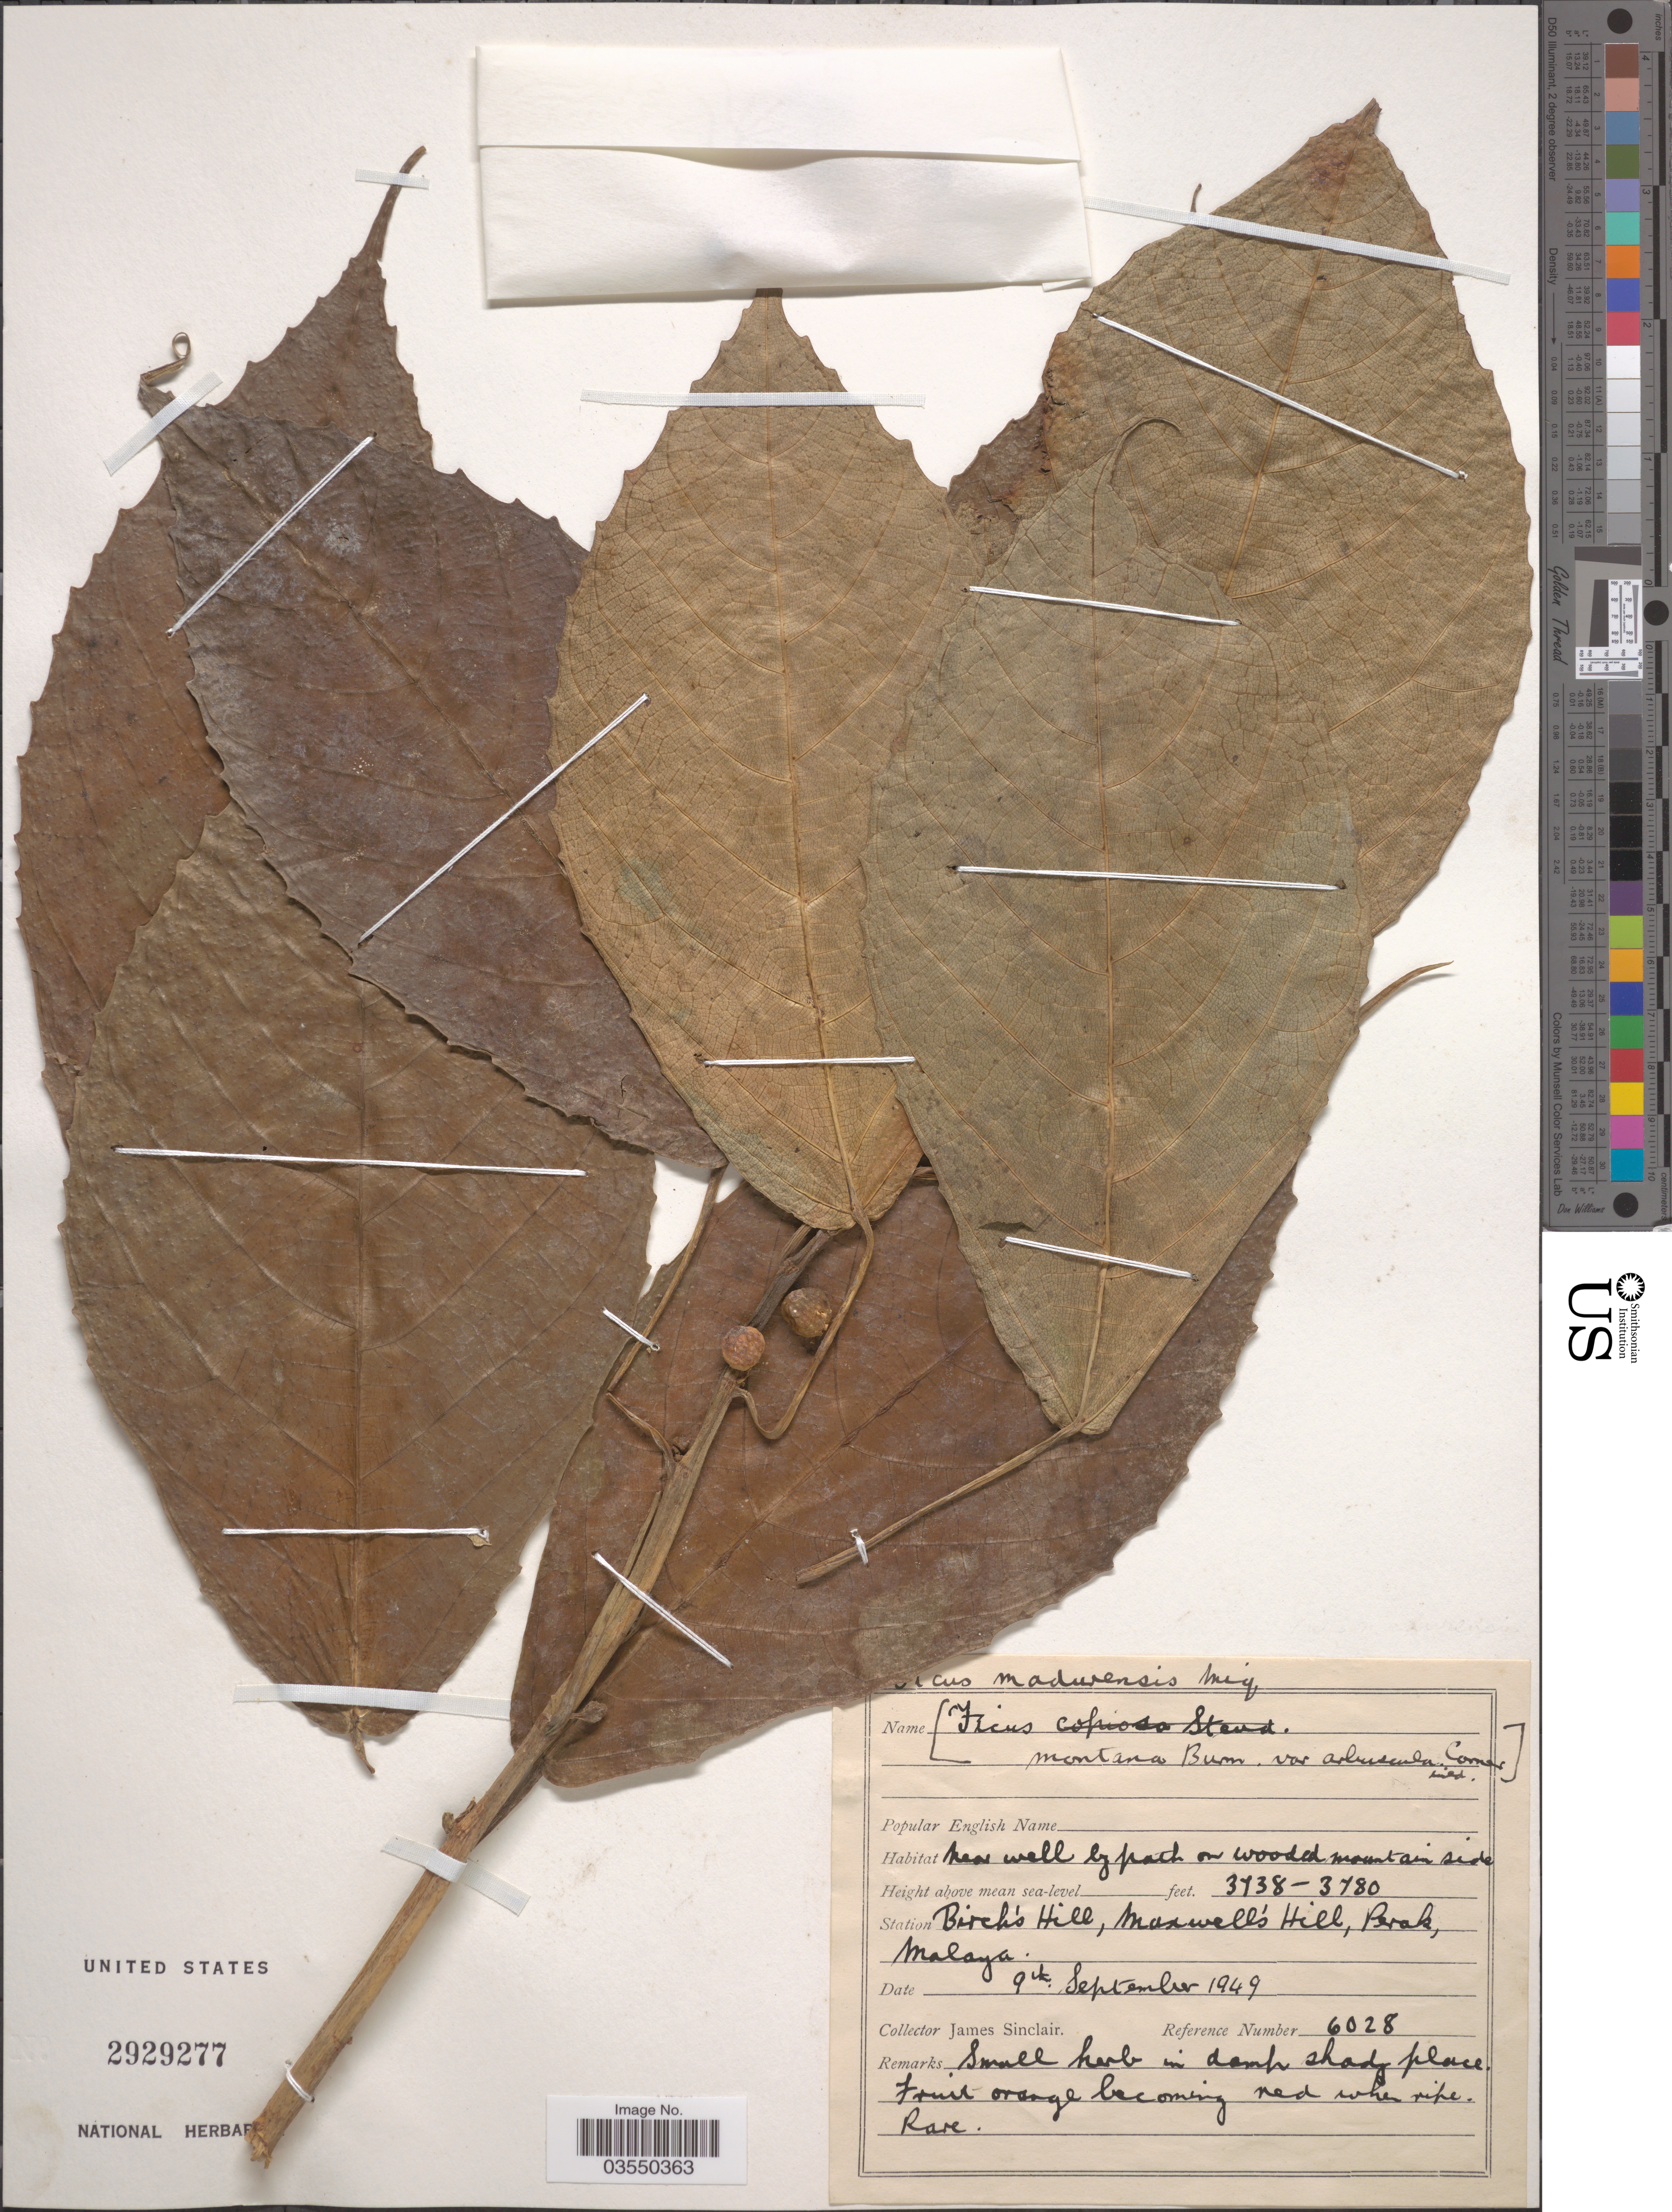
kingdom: Plantae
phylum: Tracheophyta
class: Magnoliopsida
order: Rosales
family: Moraceae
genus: Ficus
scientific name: Ficus madurensis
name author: Miq.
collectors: J. Sinclair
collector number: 6028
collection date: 1949-09-09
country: Malaysia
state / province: Perak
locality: Station Birch's Hill, Maxwell's Hill, Malaya.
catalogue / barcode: US 2929277